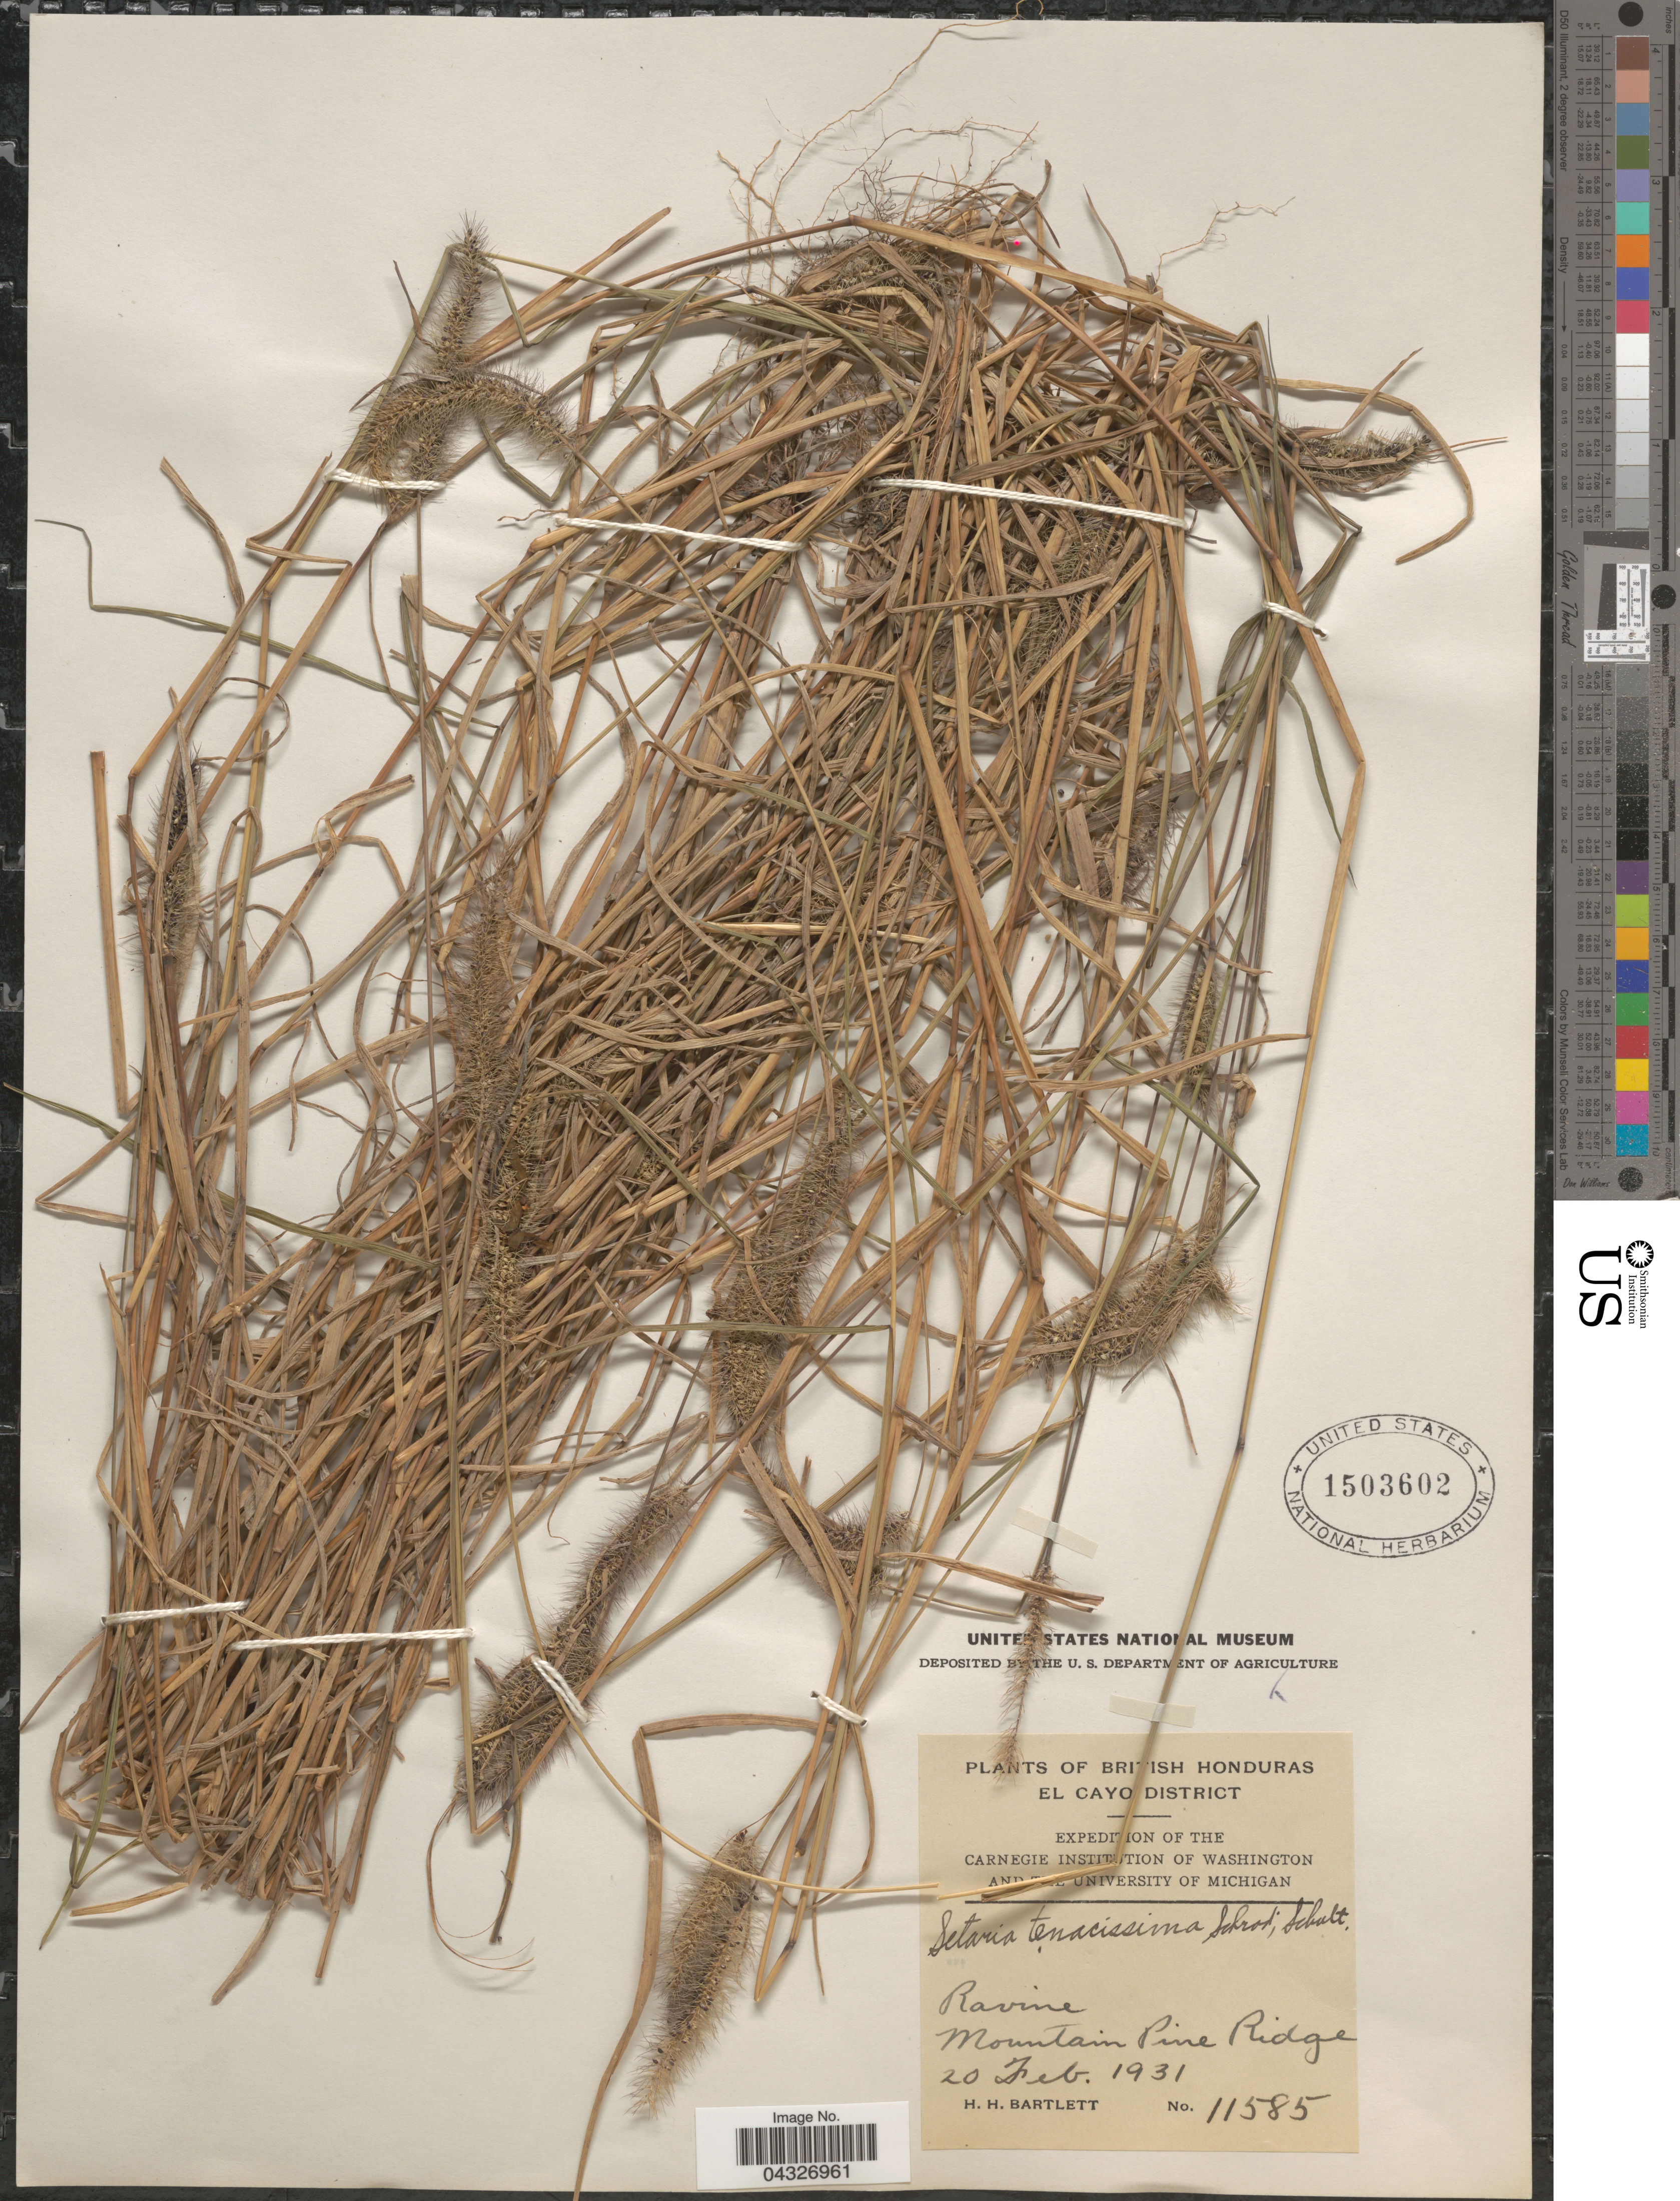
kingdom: Plantae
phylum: Tracheophyta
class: Liliopsida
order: Poales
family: Poaceae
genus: Setaria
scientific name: Setaria tenacissima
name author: Schrad. ex Schult.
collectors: H. H. Bartlett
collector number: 11585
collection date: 1931-02-20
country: Belize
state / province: Cayo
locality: British Honduras. El Cayo District. Mountain Pine Ridge.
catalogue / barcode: US 1503602